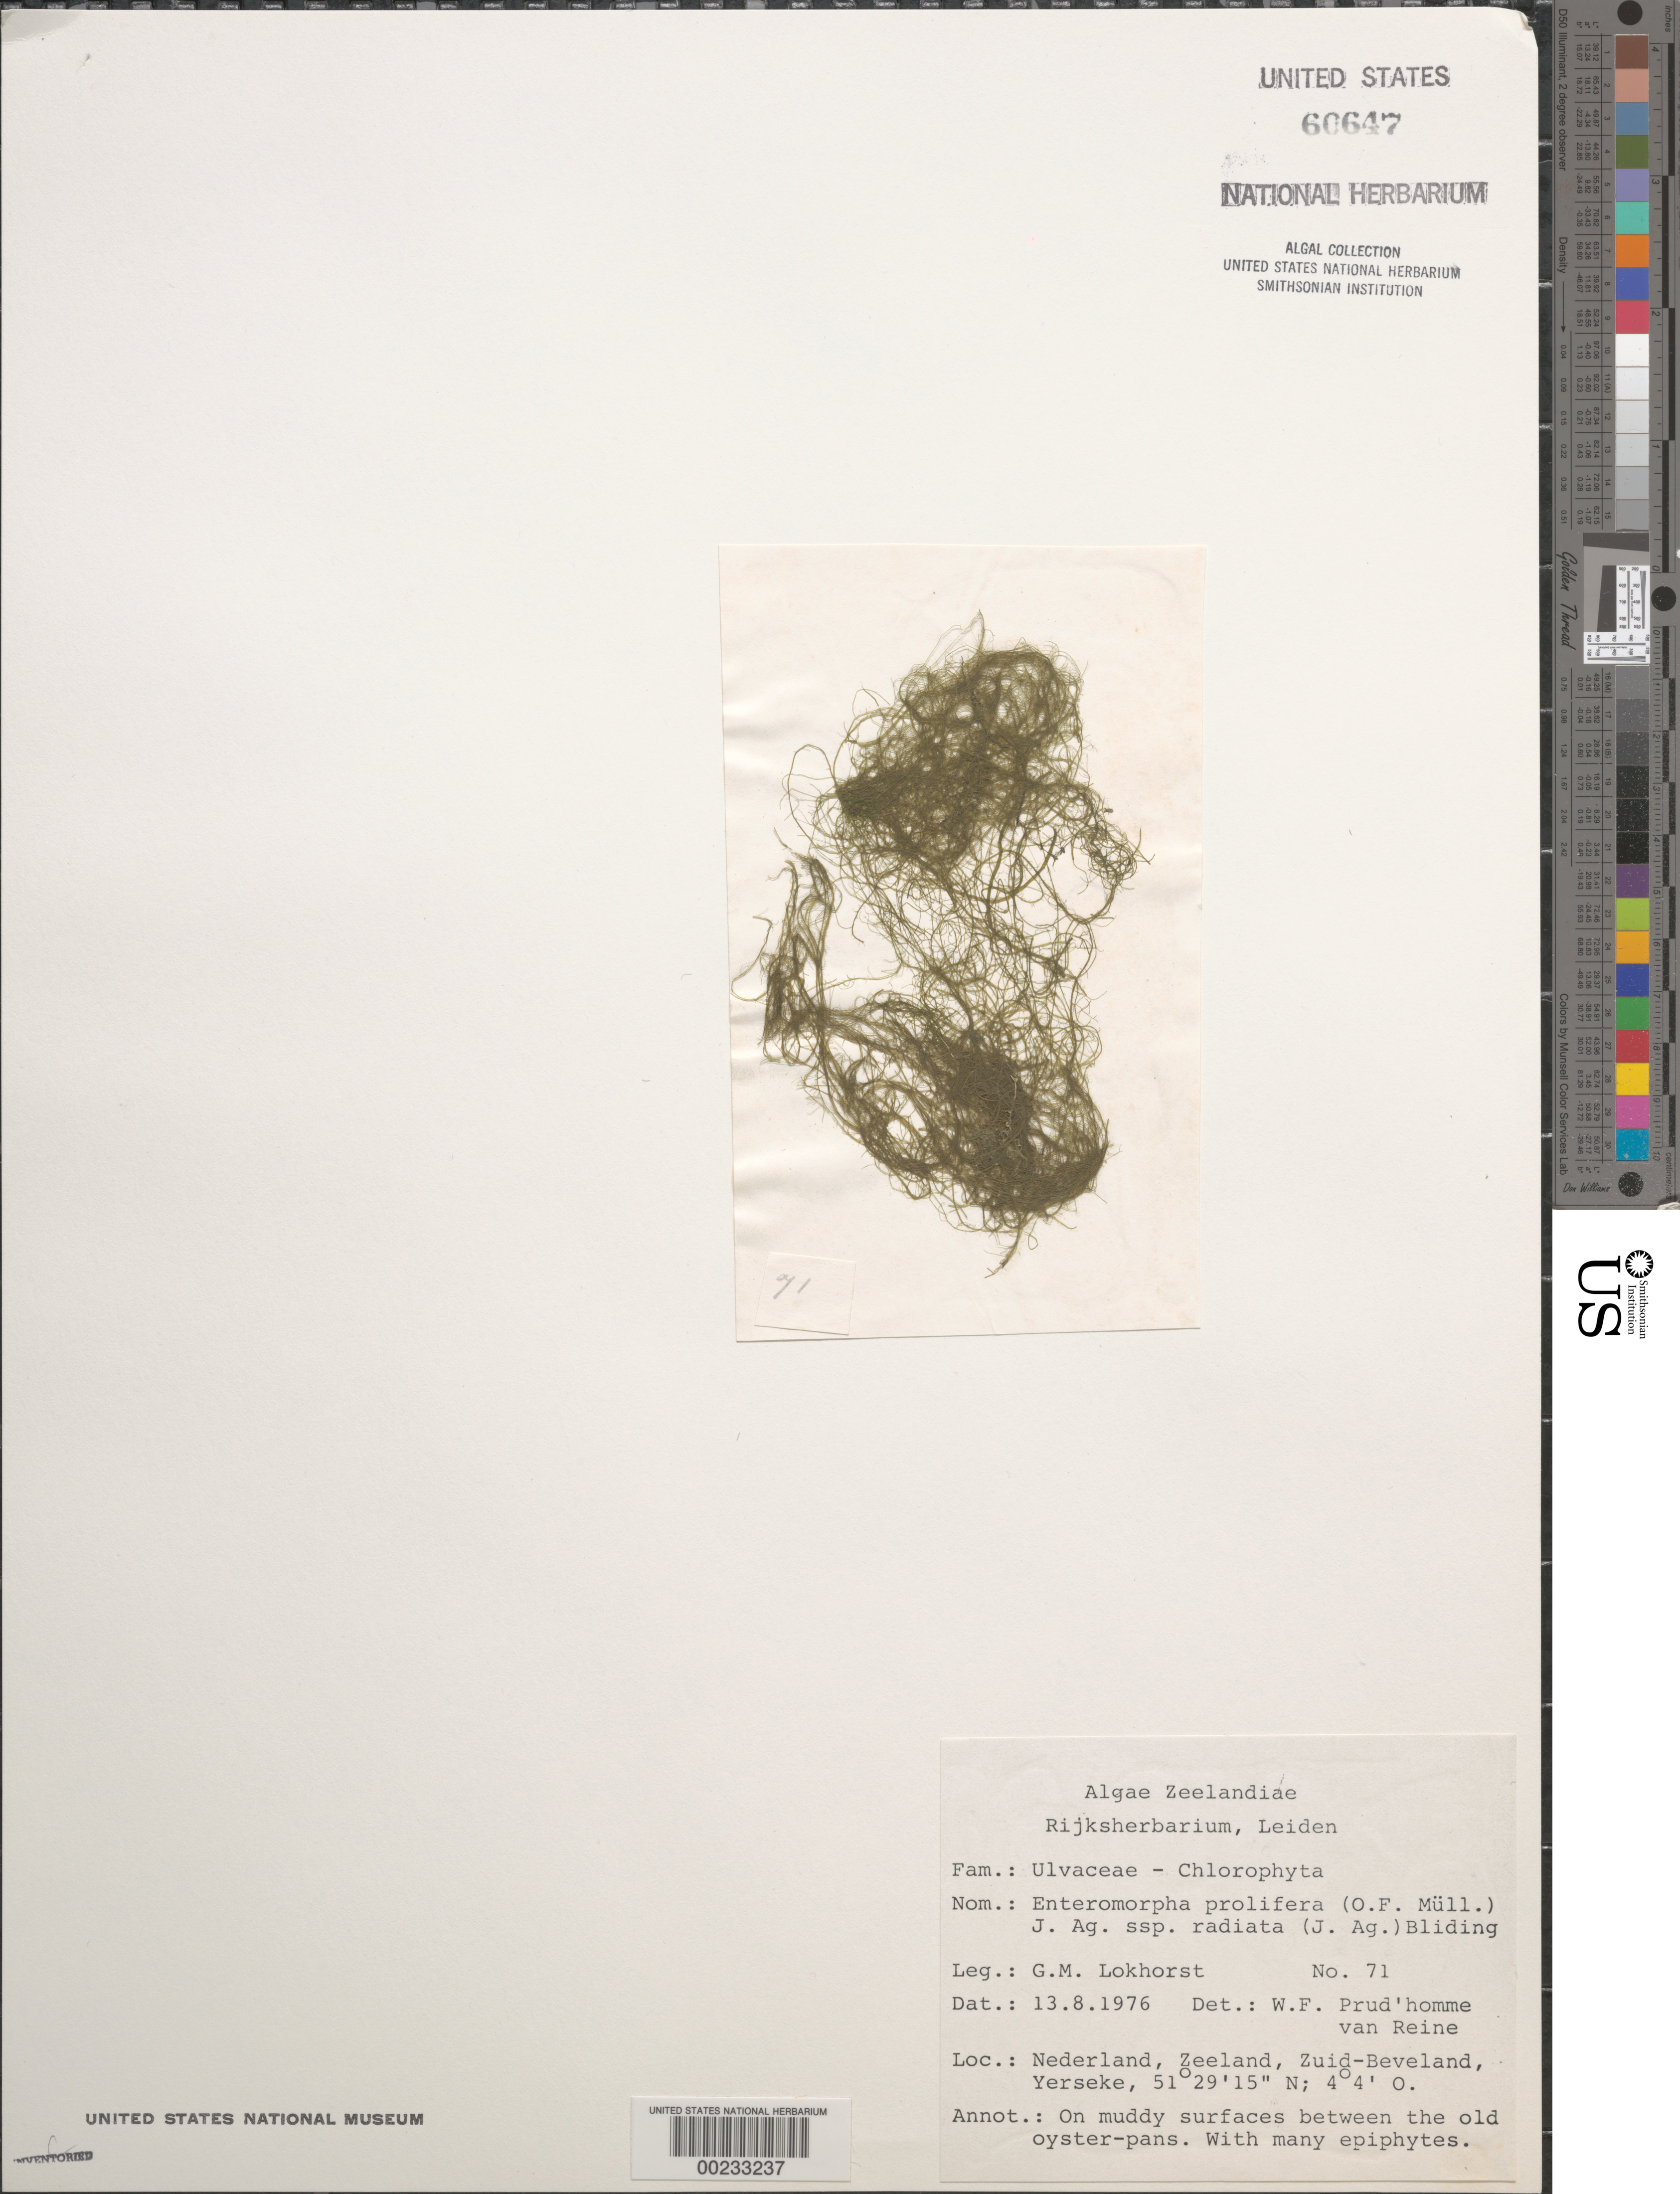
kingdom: Plantae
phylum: Chlorophyta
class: Ulvophyceae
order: Ulvales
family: Ulvaceae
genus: Ulva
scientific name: Ulva prolifera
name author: O.F. Müller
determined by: Algae name updating Project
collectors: G. Lokhorst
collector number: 71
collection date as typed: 13 Aug 1976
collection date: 1976-08-13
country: Netherlands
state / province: Zeeland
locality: Zuid-beveland, yerseke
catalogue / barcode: US 60647